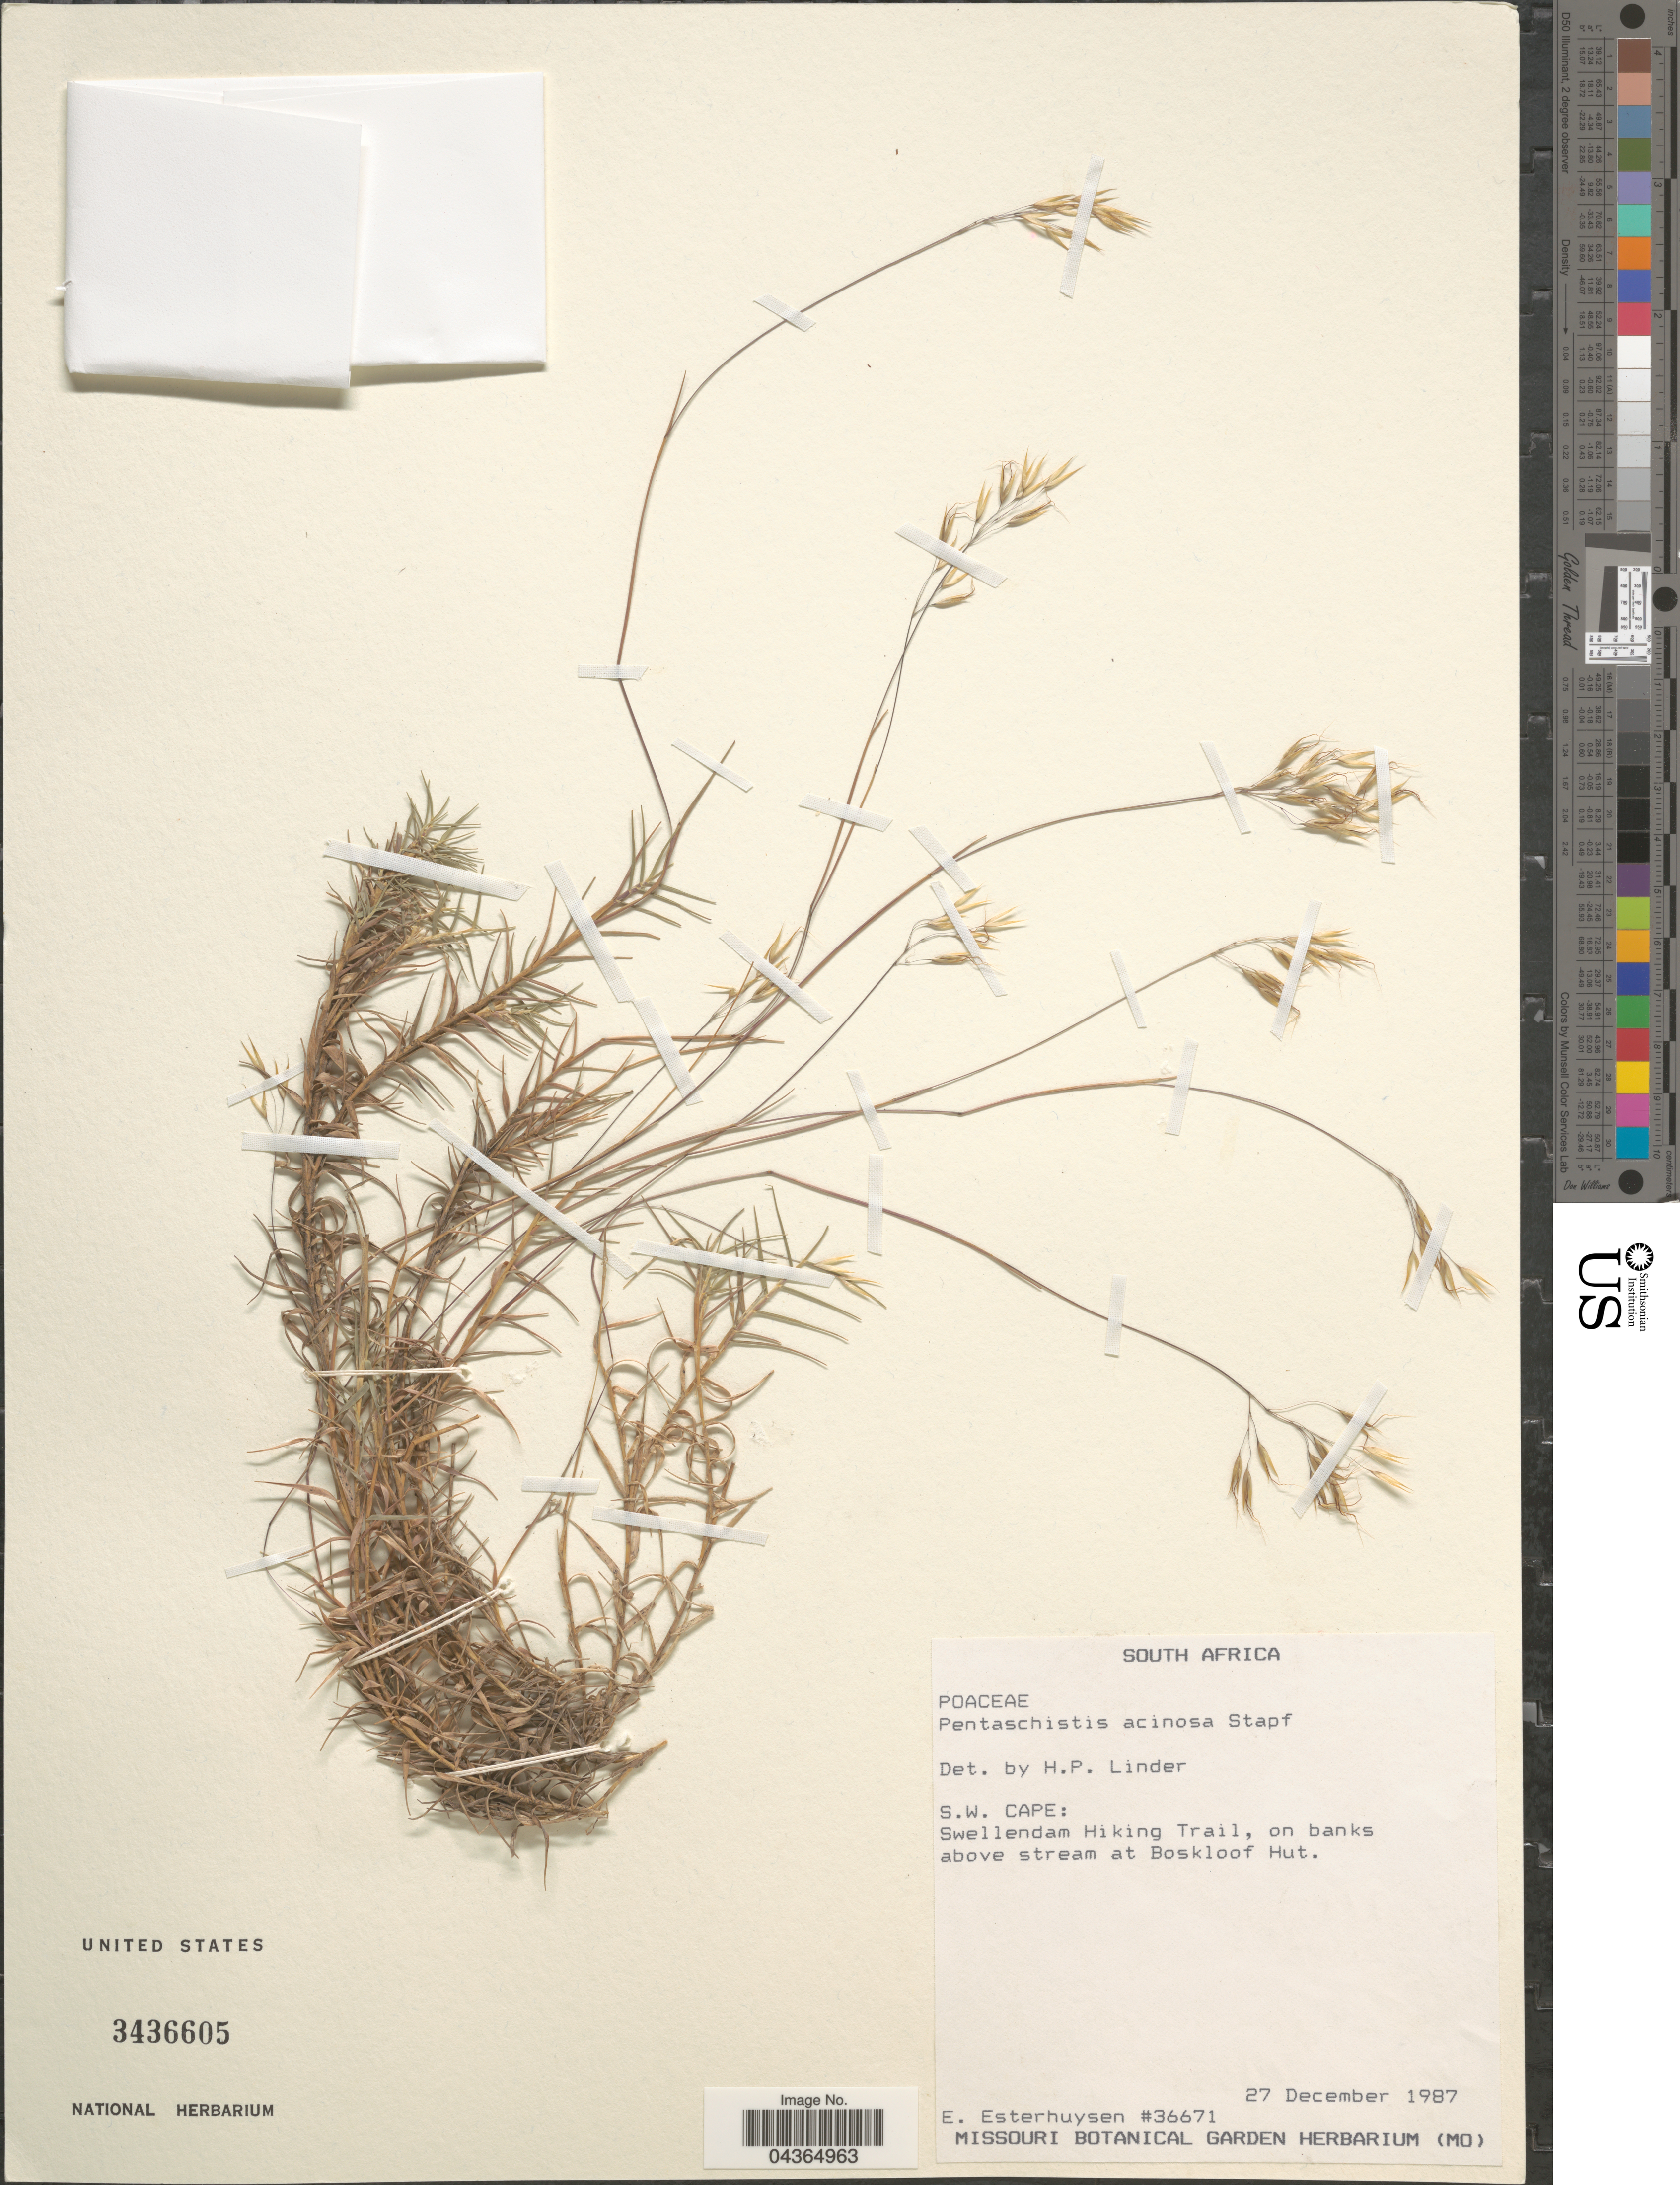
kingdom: Plantae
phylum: Tracheophyta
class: Liliopsida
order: Poales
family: Poaceae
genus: Pentameris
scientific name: Pentameris acinosa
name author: (Stapf) Galley & H.P. Linder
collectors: E. E. Esterhuysen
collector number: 36671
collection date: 1987-12-27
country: South Africa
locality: S.W. Cape: Swellendam Hiking Trail, on banks above stream at Boskloof Hut.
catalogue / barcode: US 3436605